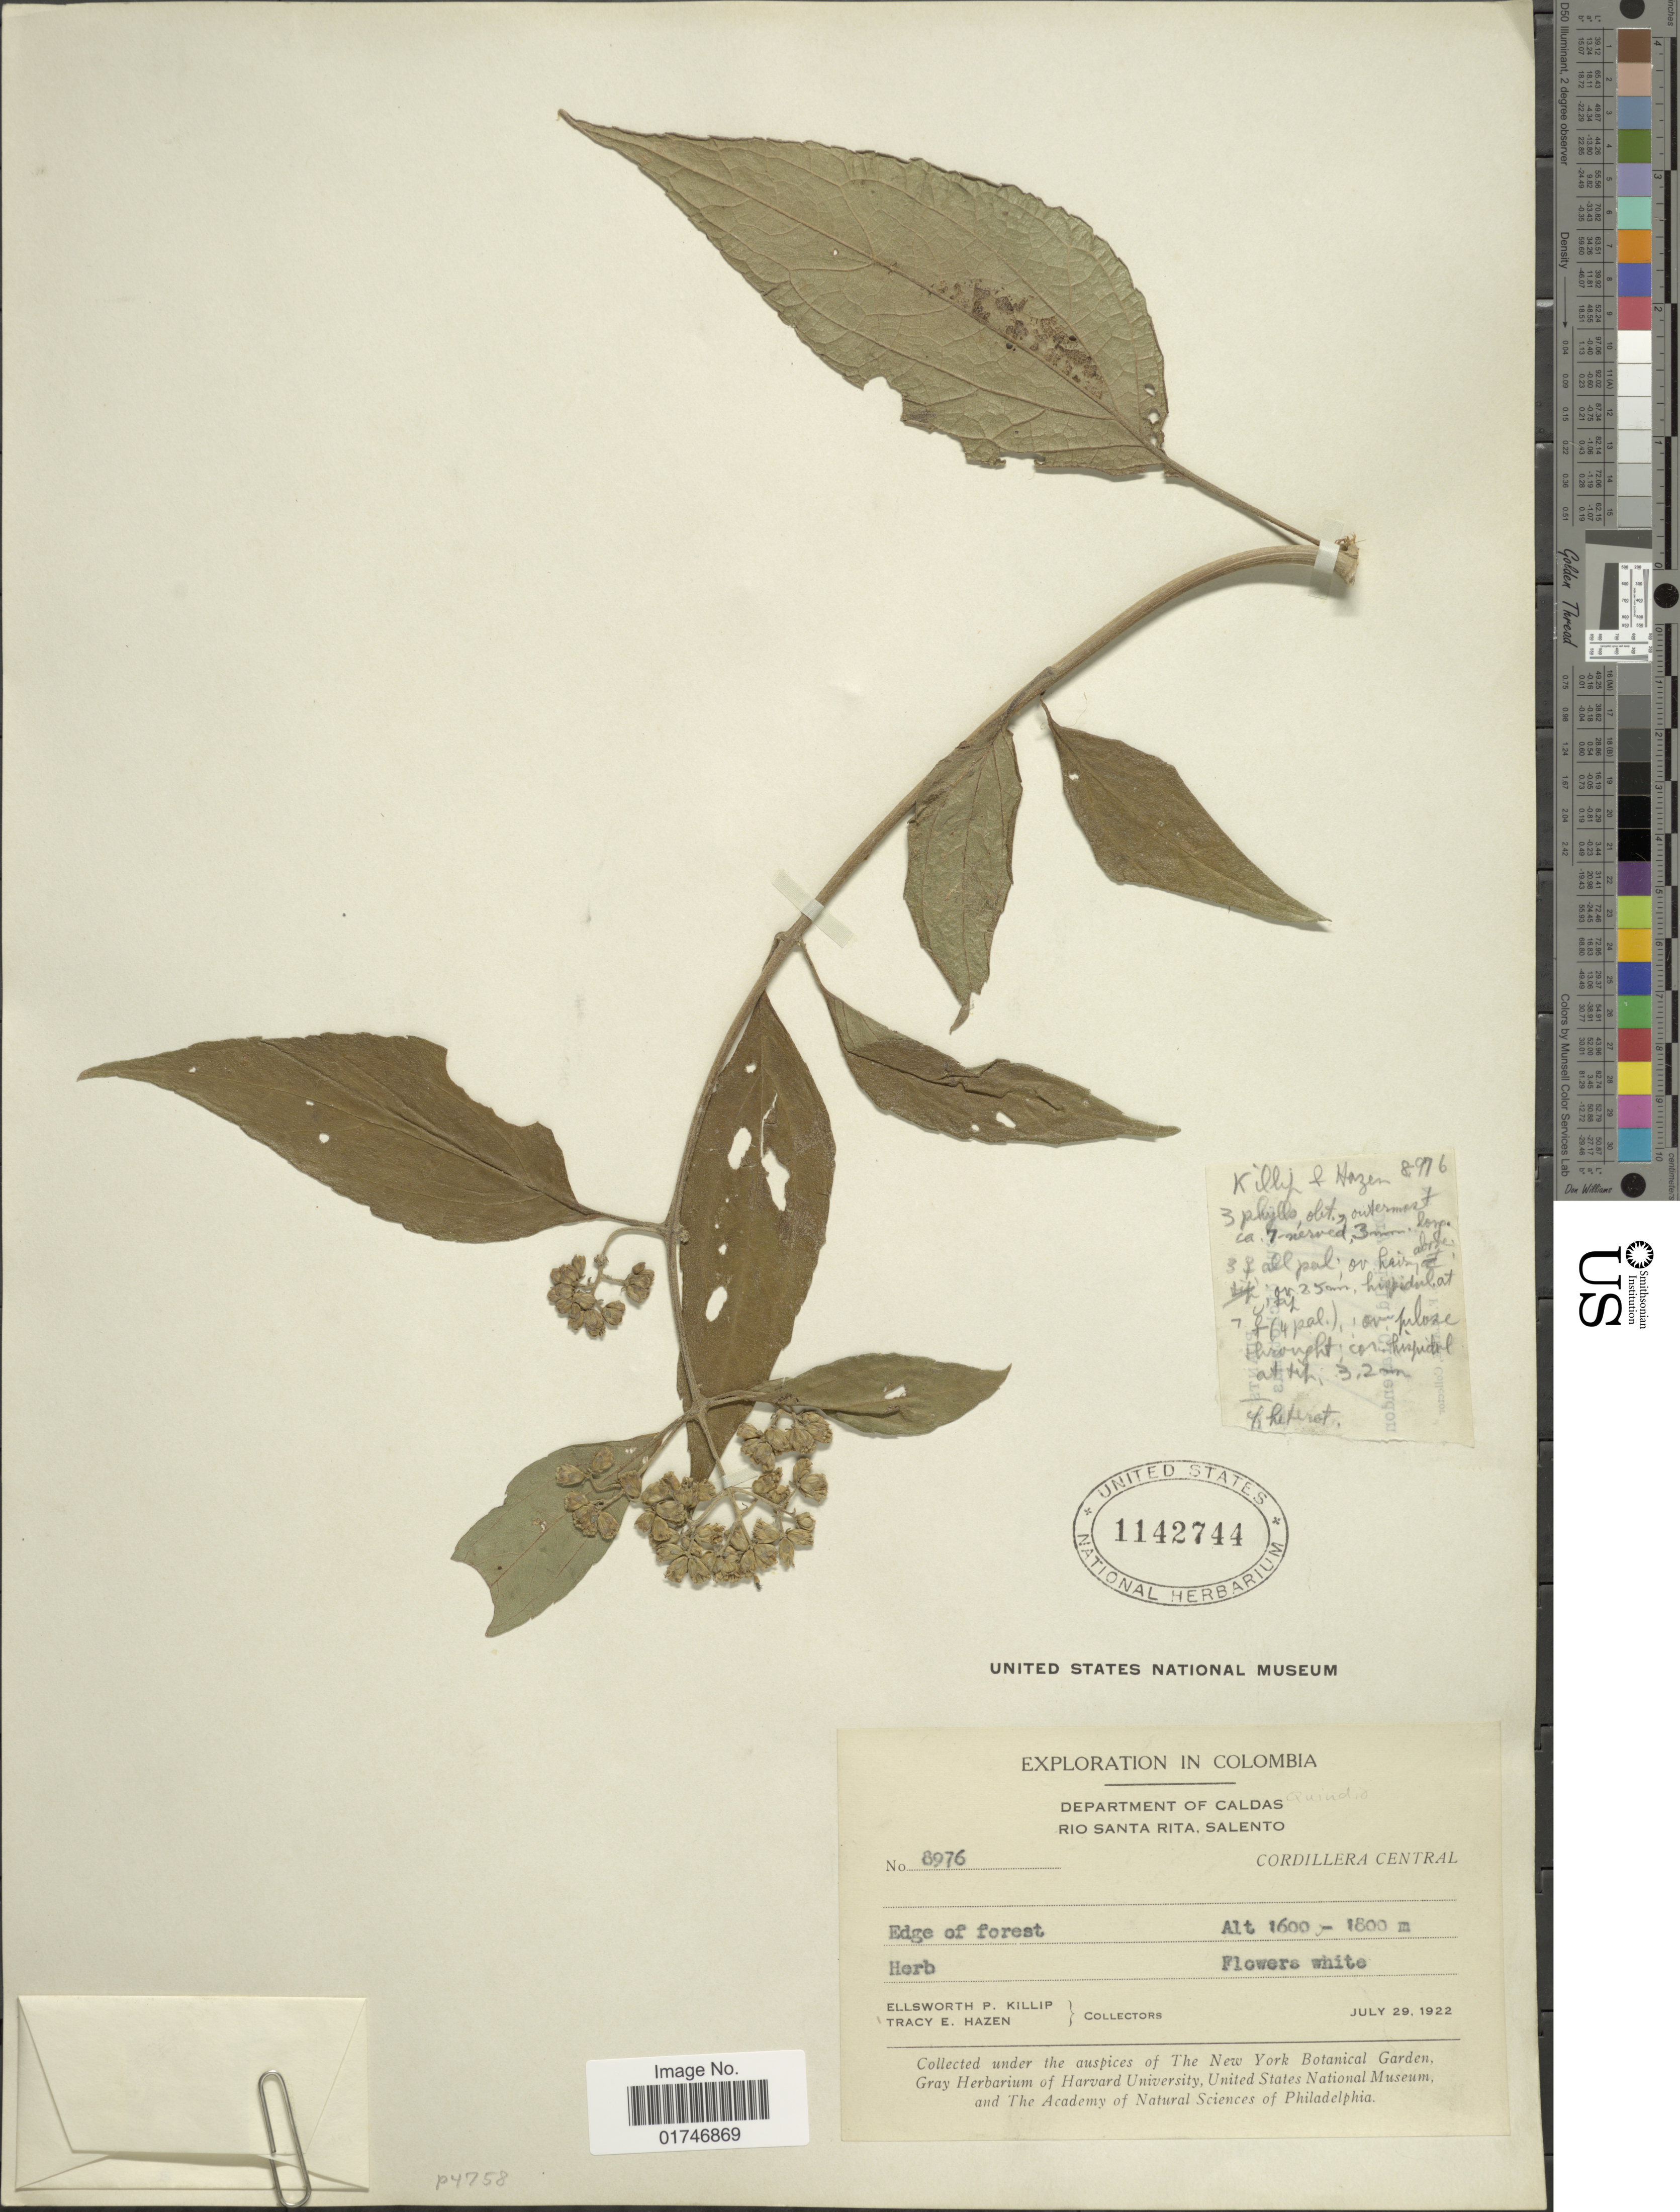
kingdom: Plantae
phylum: Tracheophyta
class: Magnoliopsida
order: Asterales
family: Asteraceae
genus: Clibadium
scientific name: Clibadium surinamense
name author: L.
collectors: E. P. Killip & T. E. Hazen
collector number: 8976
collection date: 1922-07-29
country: Colombia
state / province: Caldas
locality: Department of Caldas. Rio Santa Rita, Salento. Cordillera Central. Edge of forest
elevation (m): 1600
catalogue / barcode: US 1142744